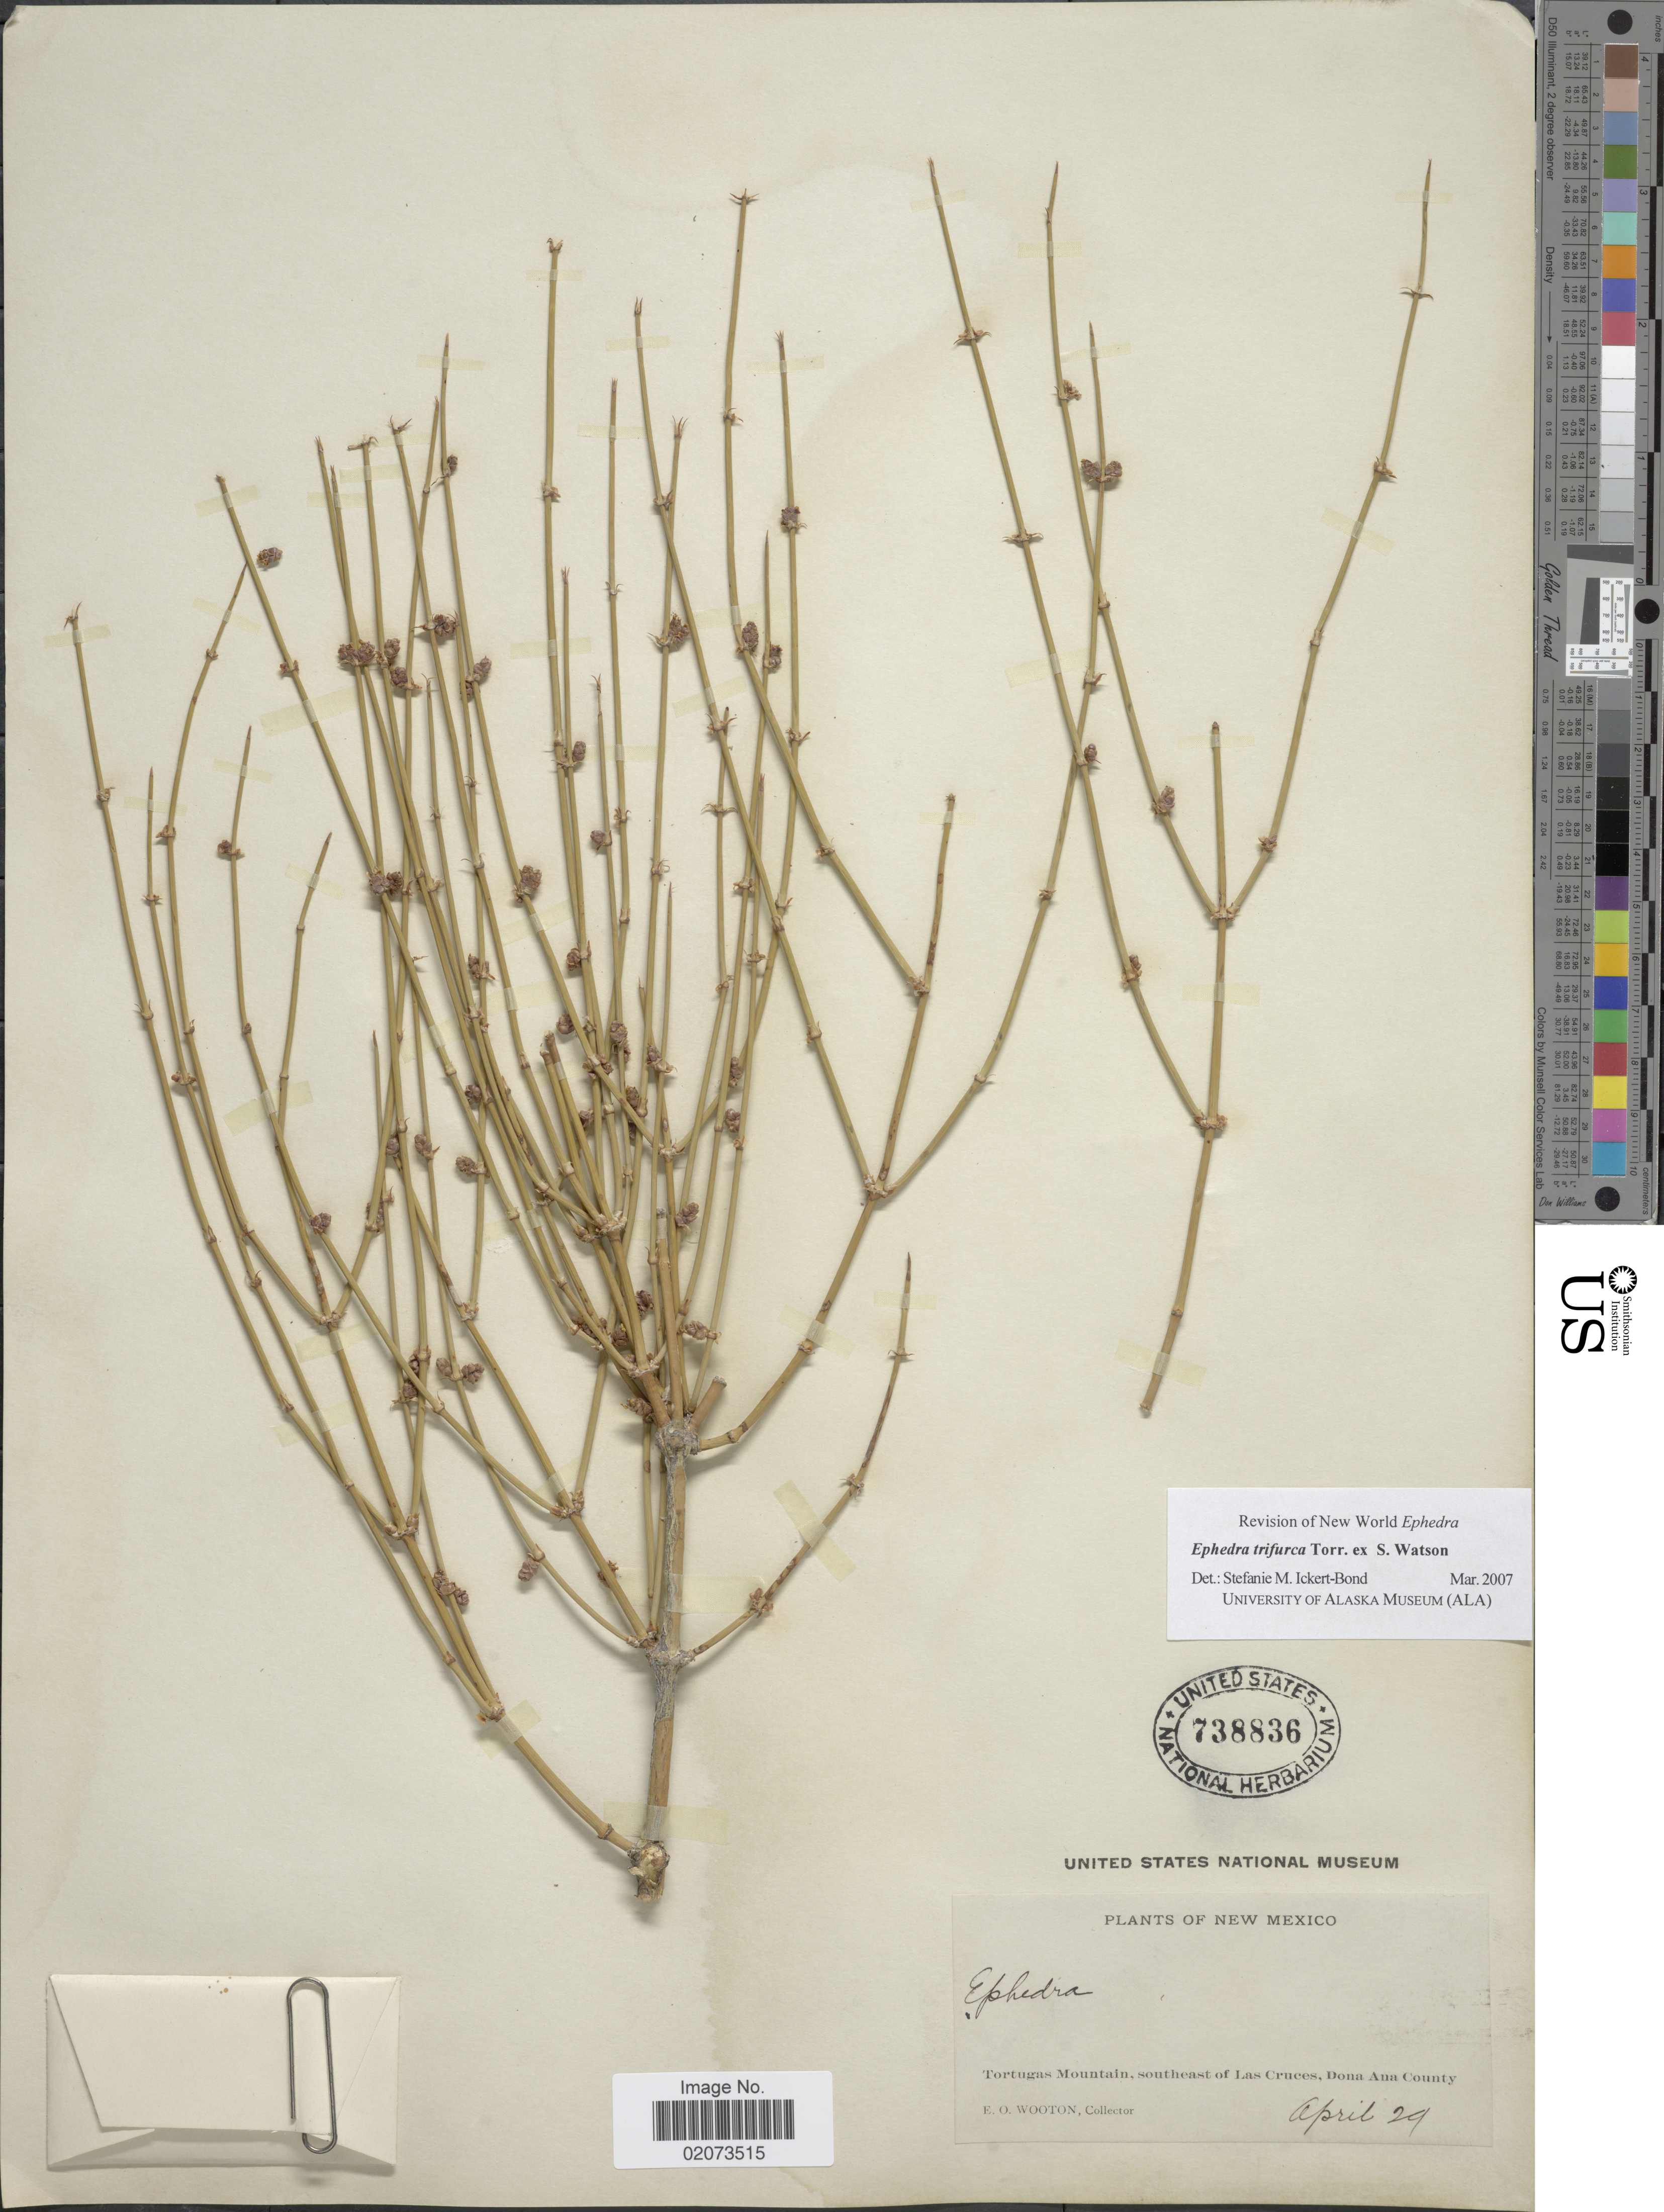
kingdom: Plantae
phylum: Tracheophyta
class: Gnetopsida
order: Ephedrales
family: Ephedraceae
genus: Ephedra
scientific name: Ephedra trifurca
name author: Torr. ex S. Watson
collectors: E. O. Wooton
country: United States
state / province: New Mexico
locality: Tortugas Mountain, southeast of Las Cruces, Dona Ana County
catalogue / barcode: US 738836